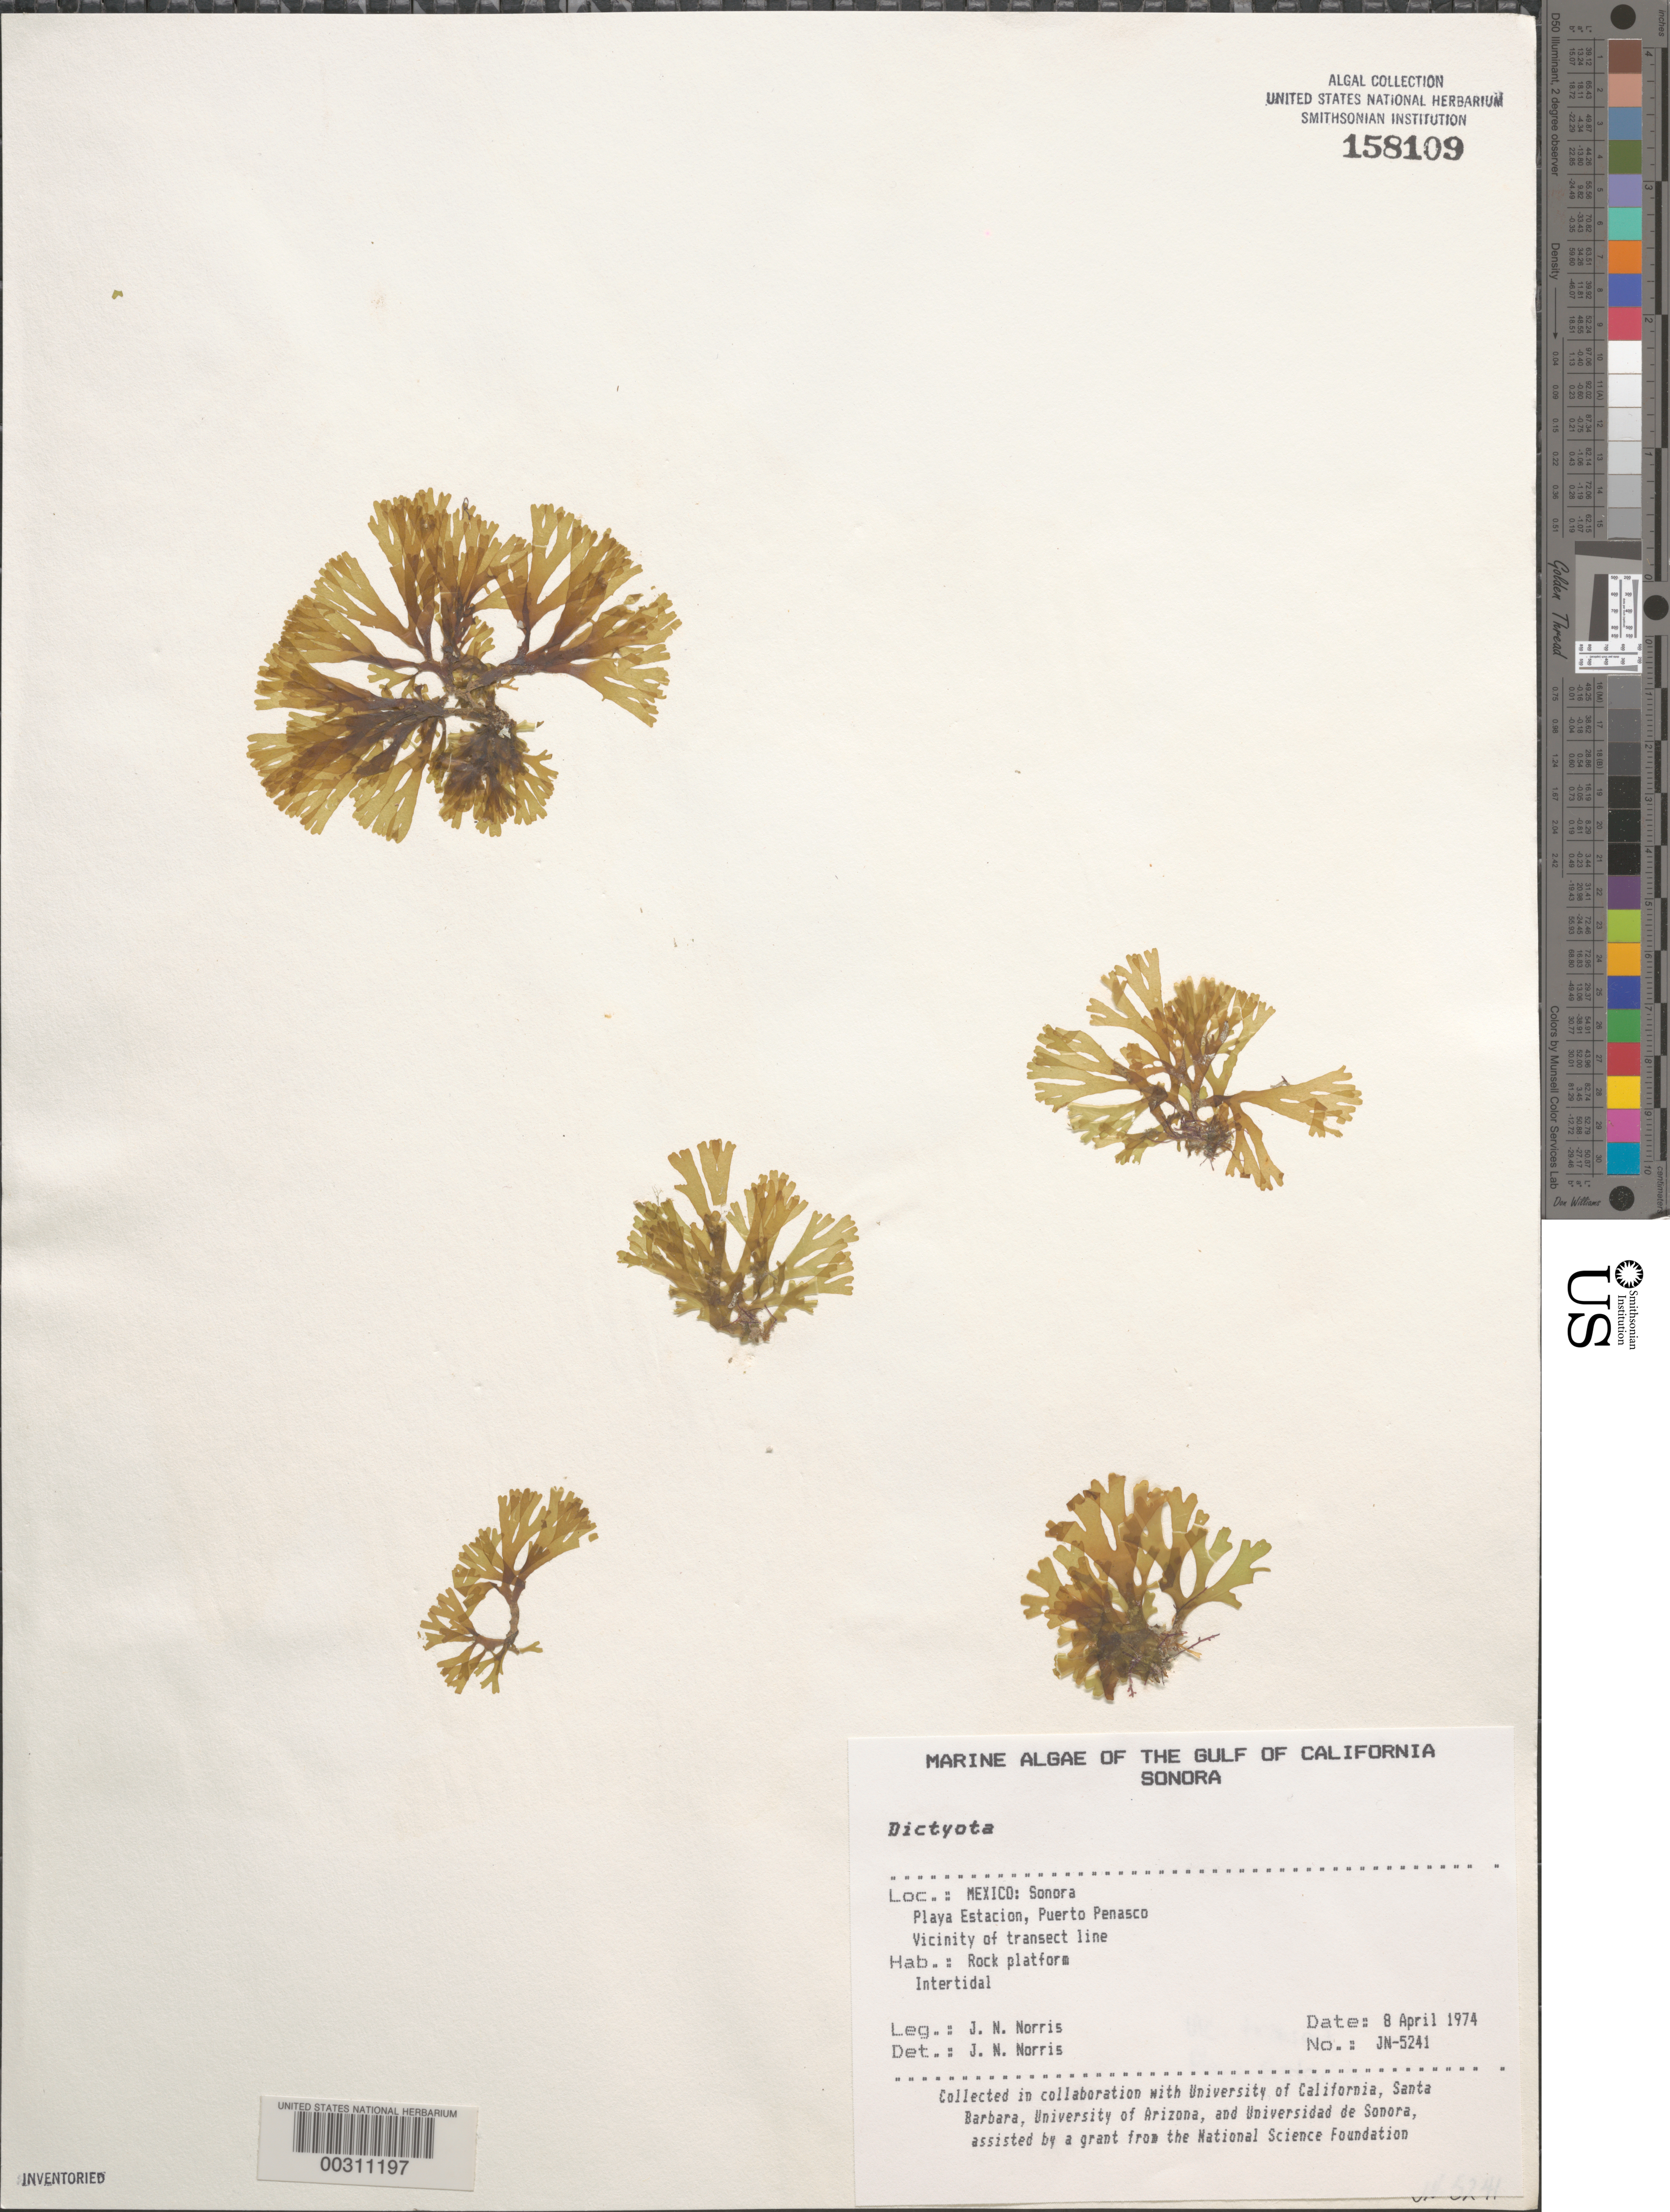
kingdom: Chromista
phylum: Ochrophyta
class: Phaeophyceae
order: Dictyotales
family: Dictyotaceae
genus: Dictyota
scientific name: Dictyota sp.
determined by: Norris, James N.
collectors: J. N. Norris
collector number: JN-5241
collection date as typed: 08 Apr 1974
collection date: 1974-04-08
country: Mexico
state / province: Sonora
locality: Playa Estacion, Puerto Penasco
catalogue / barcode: US 158109